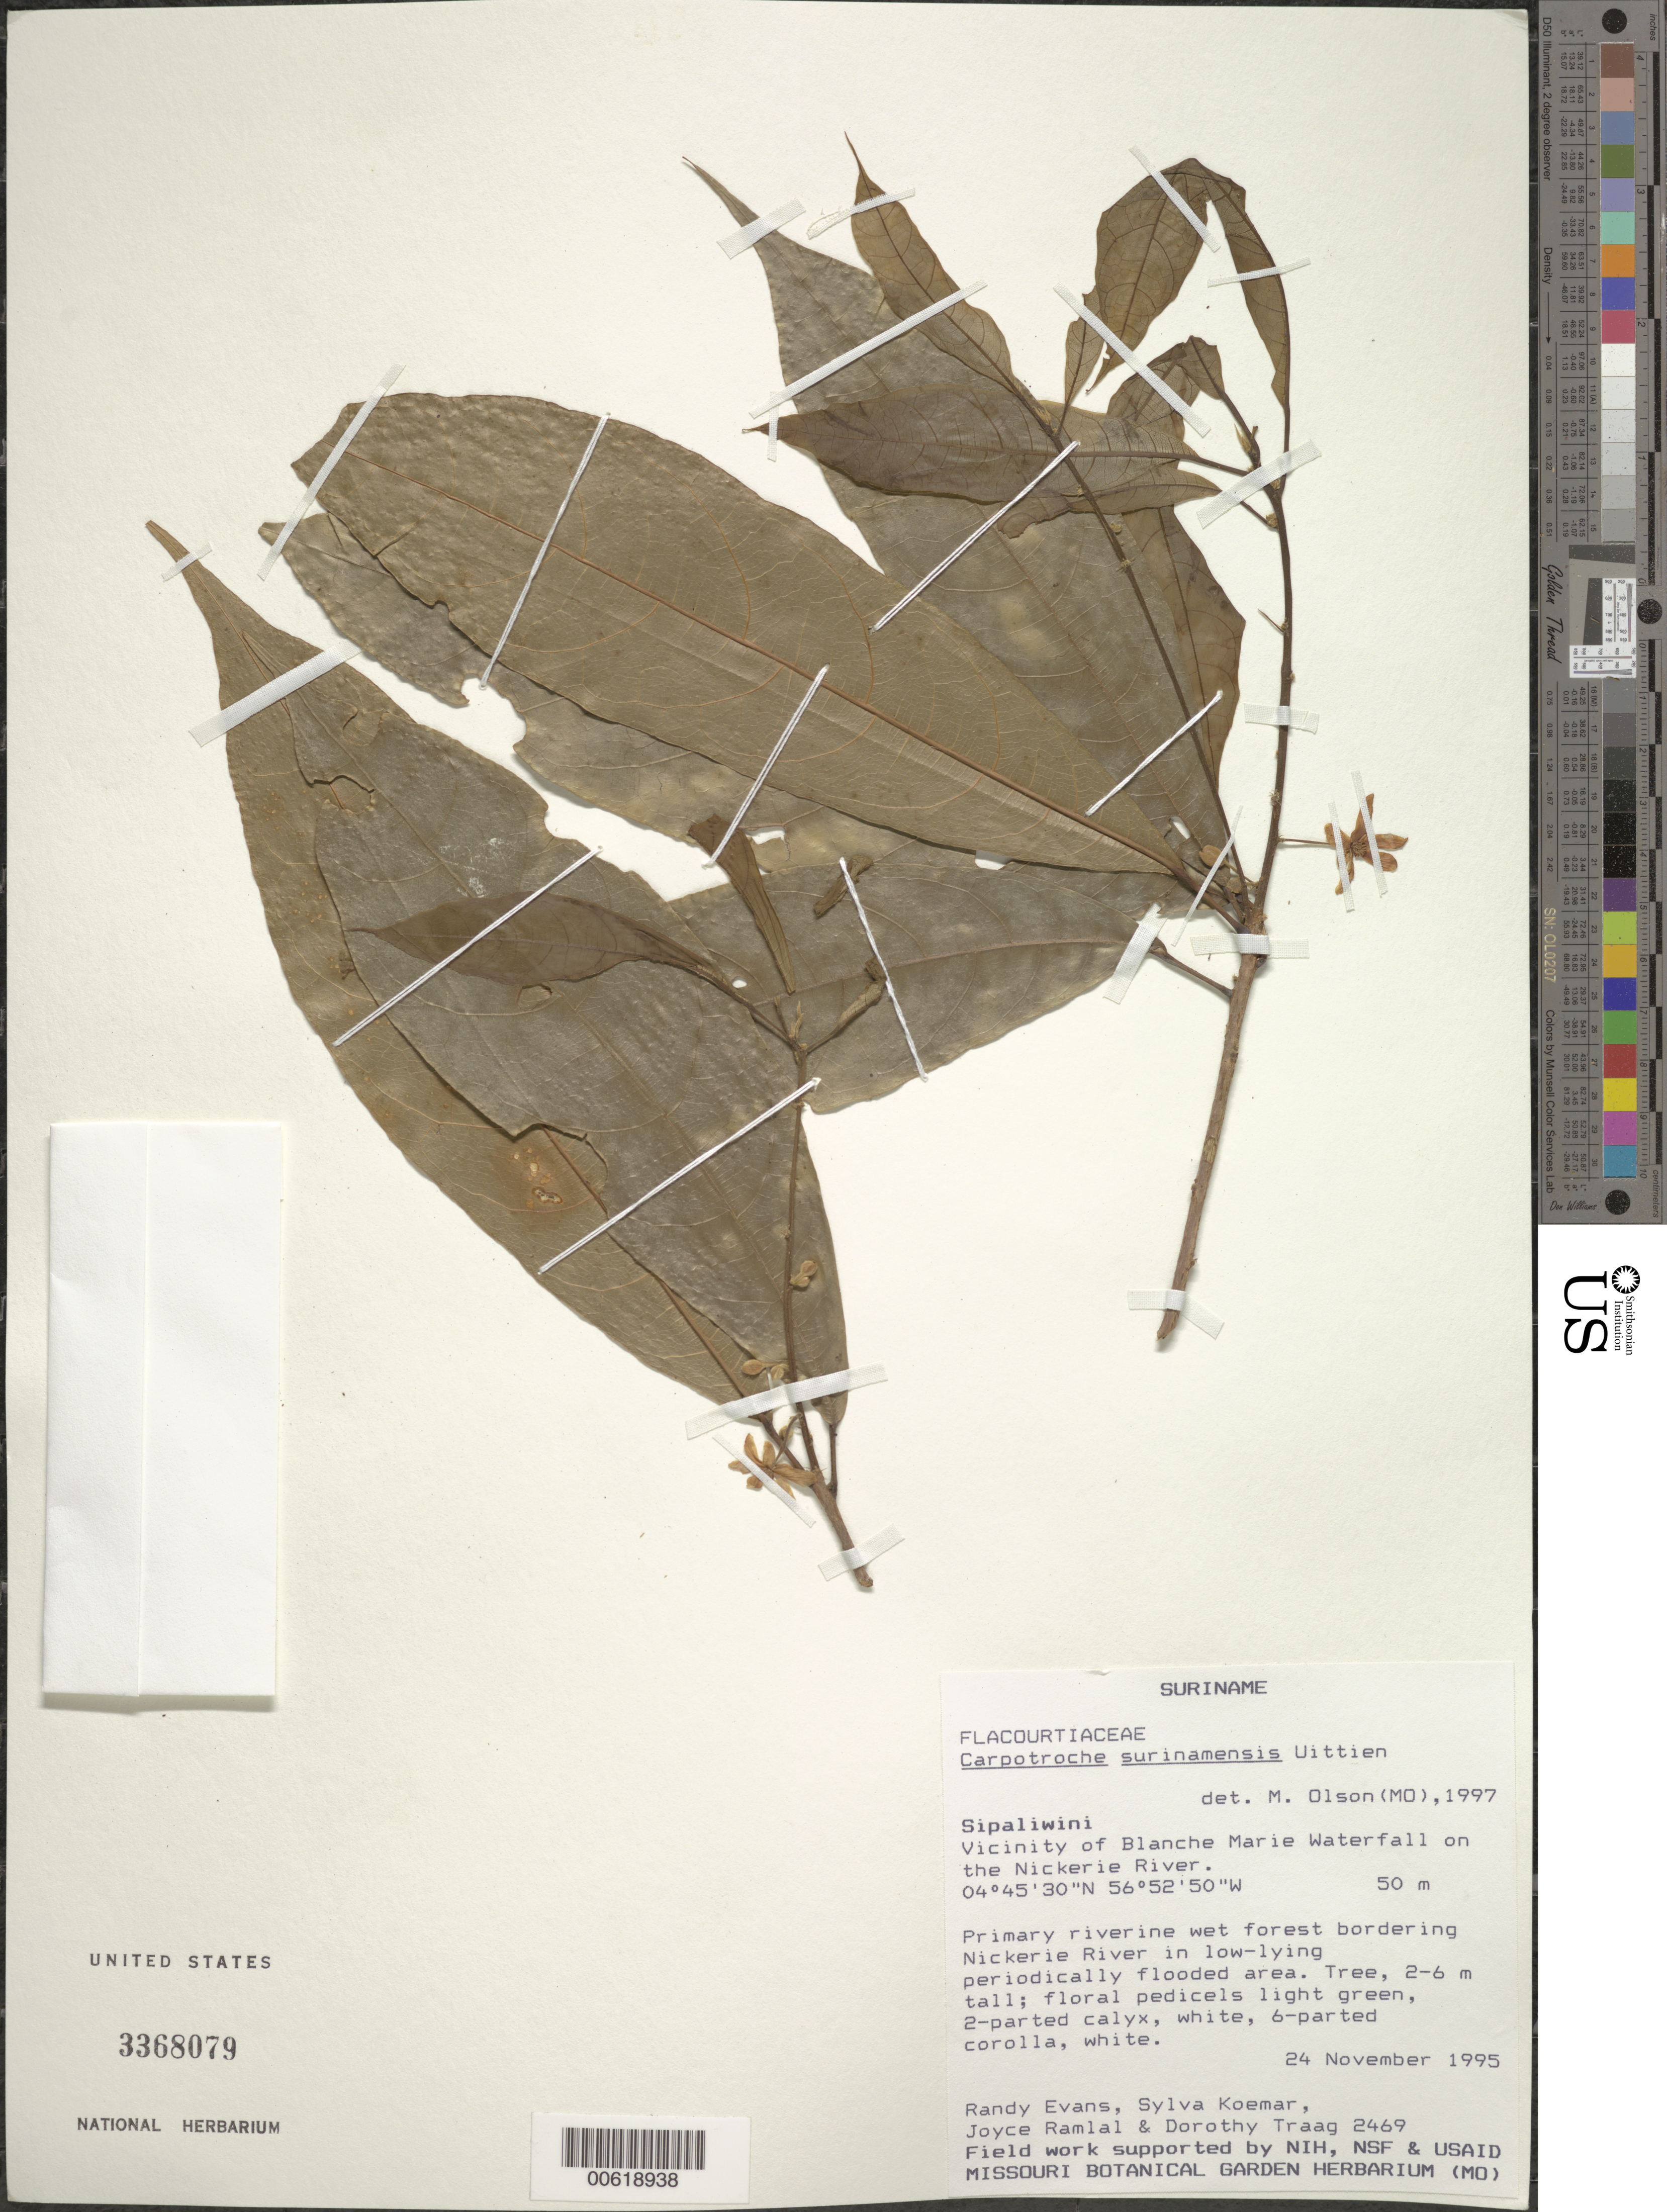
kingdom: Plantae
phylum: Tracheophyta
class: Magnoliopsida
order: Malpighiales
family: Achariaceae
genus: Carpotroche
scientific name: Carpotroche surinamensis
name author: Uittien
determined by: Olson, M.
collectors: R. Evans, S. Koemar, J. Ramlal & D. Traag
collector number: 2469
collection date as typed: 24-Nov-95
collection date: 1995-11-24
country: Suriname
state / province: Sipaliwini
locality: Blanche Marie Waterfall, vic., on Nickerie R.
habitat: Primary riverine wet forest, bordering Nickerie river in low-lying periodically flooded area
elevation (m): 50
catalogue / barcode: US 3368079